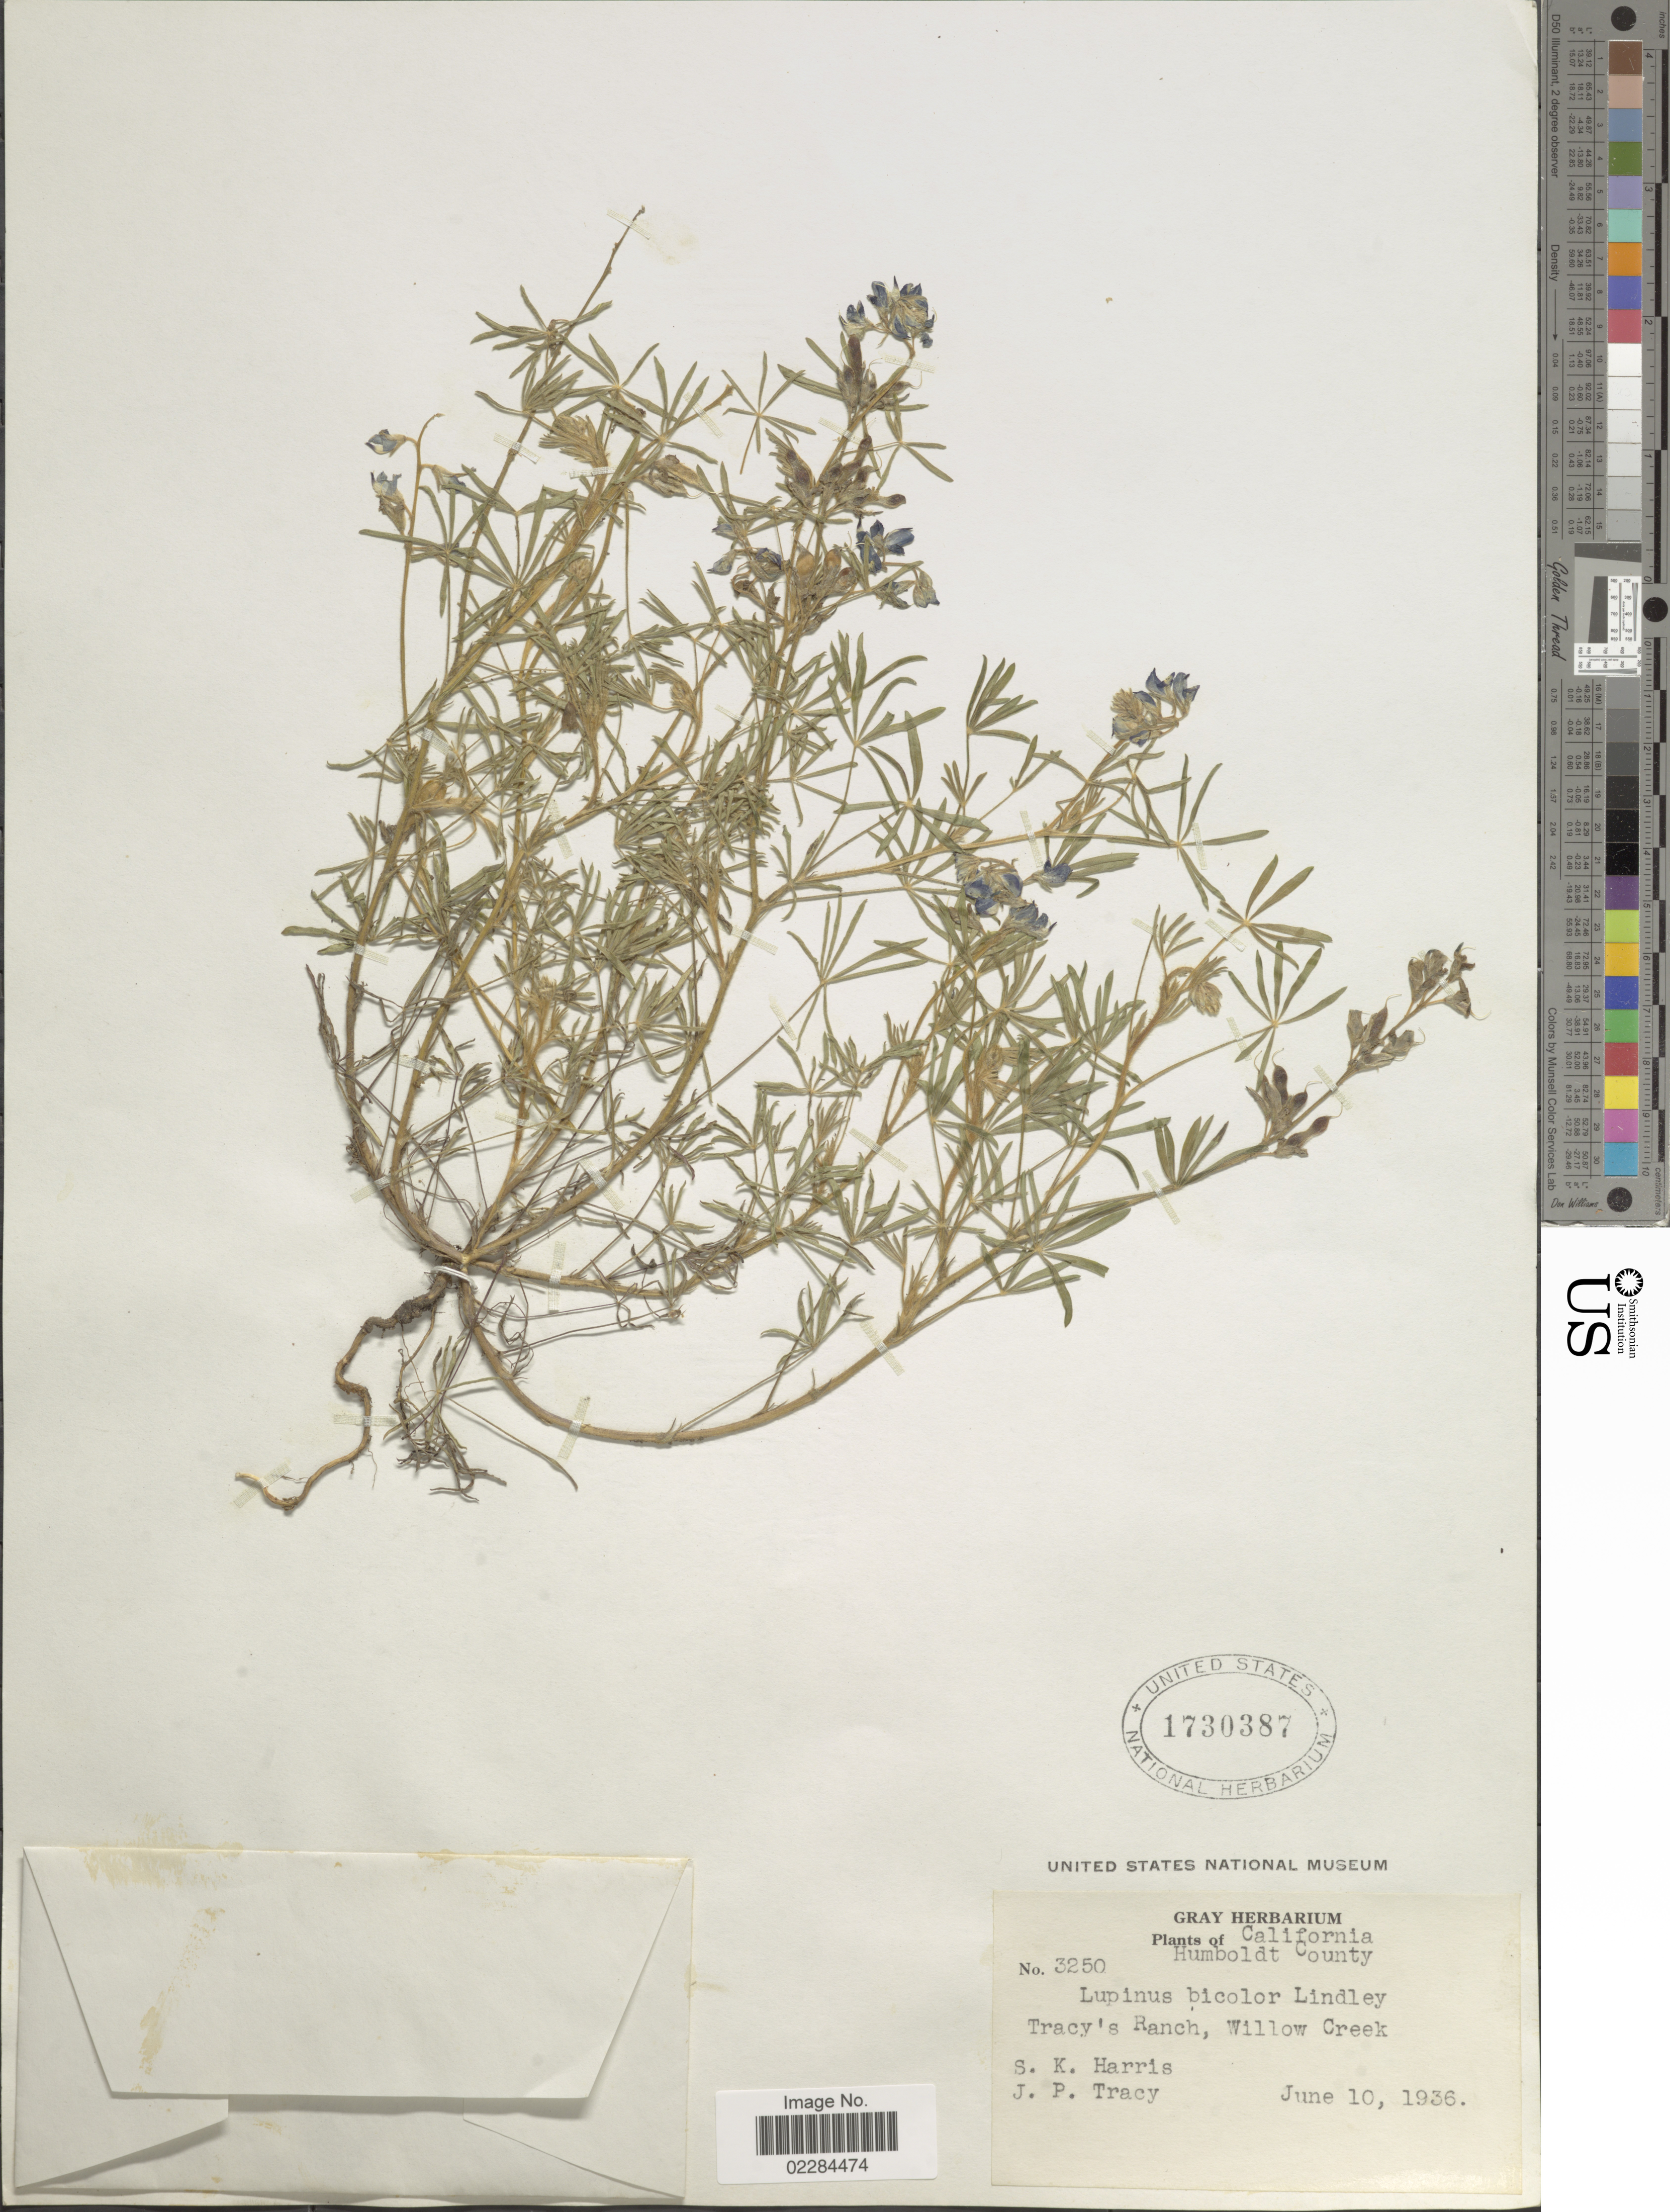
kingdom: Plantae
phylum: Tracheophyta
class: Magnoliopsida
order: Fabales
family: Fabaceae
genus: Lupinus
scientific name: Lupinus bicolor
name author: Lindl.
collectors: S. K. Harris & J. Tracy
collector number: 3250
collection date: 1936-06-10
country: United States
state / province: California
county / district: Humboldt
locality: Humboldt County, Tracy's Ranch, Willow Creek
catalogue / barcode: US 1730387